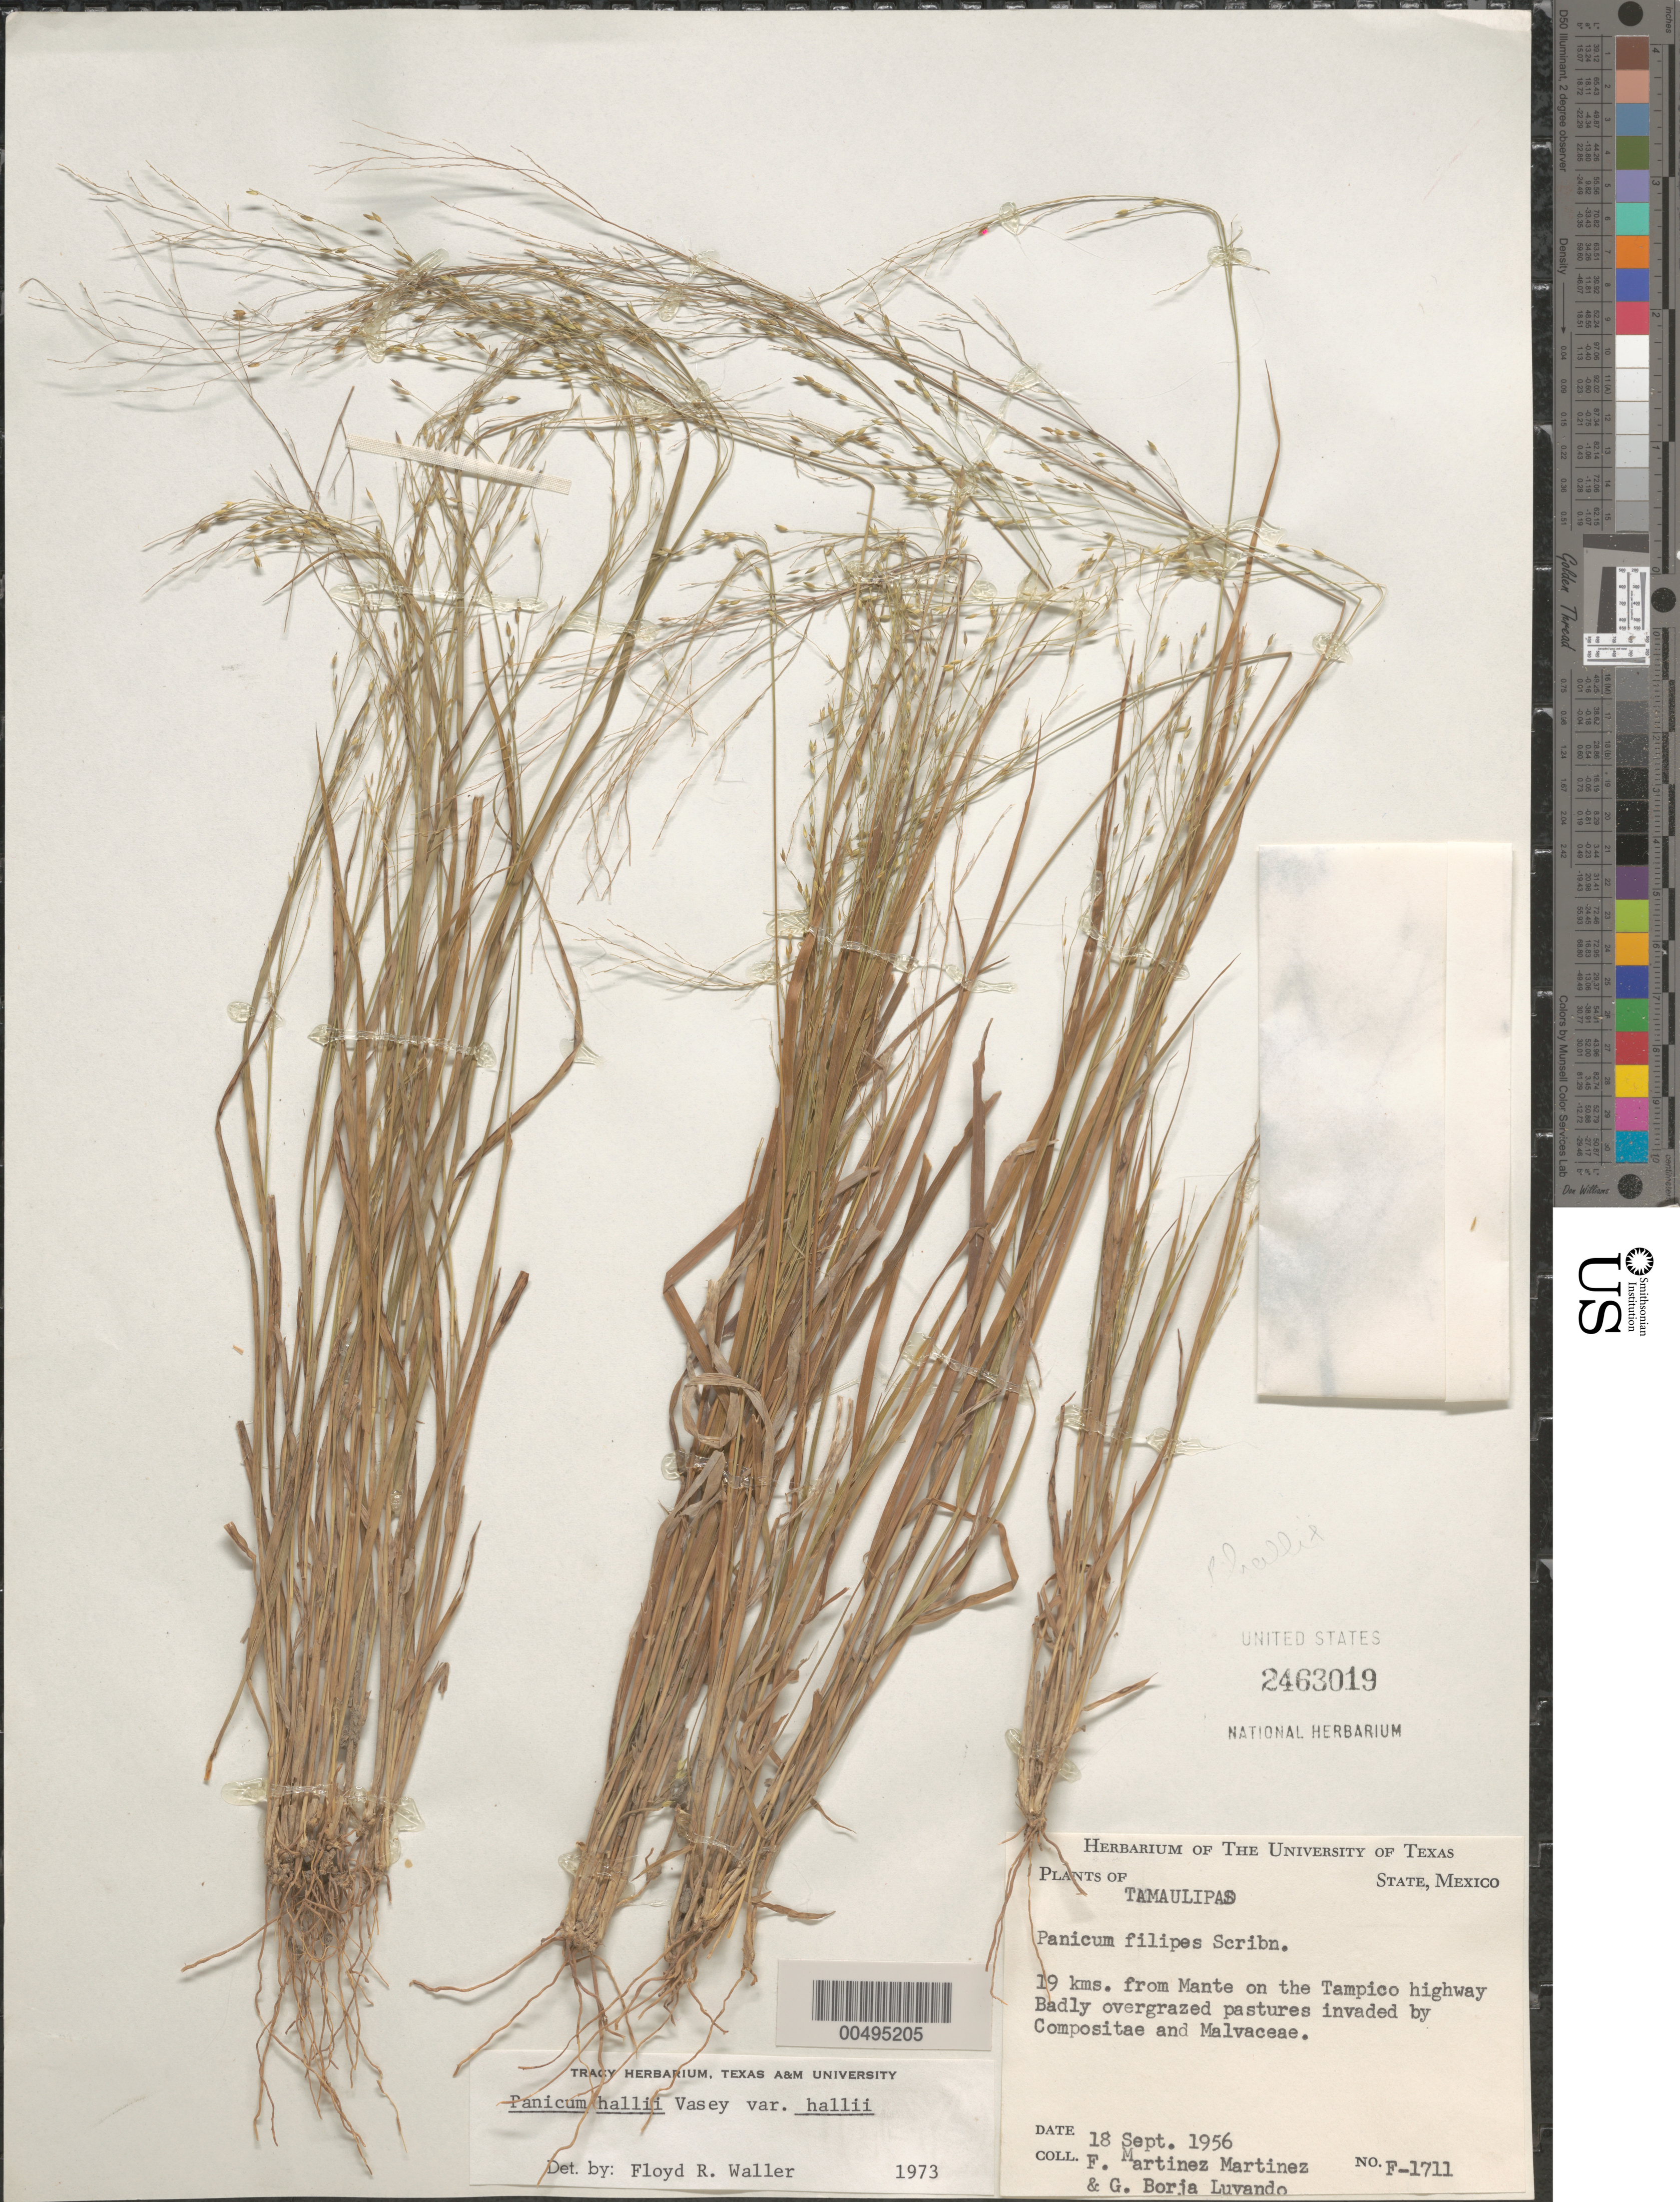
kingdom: Plantae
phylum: Tracheophyta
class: Liliopsida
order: Poales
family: Poaceae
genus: Panicum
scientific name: Panicum hallii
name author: Vasey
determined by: Waller, F. R.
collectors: F. Martinez-M. & G. Borja-Luyando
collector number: F-1711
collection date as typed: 18 Sep 1956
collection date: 1956-09-18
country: Mexico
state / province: Tamaulipas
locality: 19 km from Mante on the Tampico hwy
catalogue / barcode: US 2463019